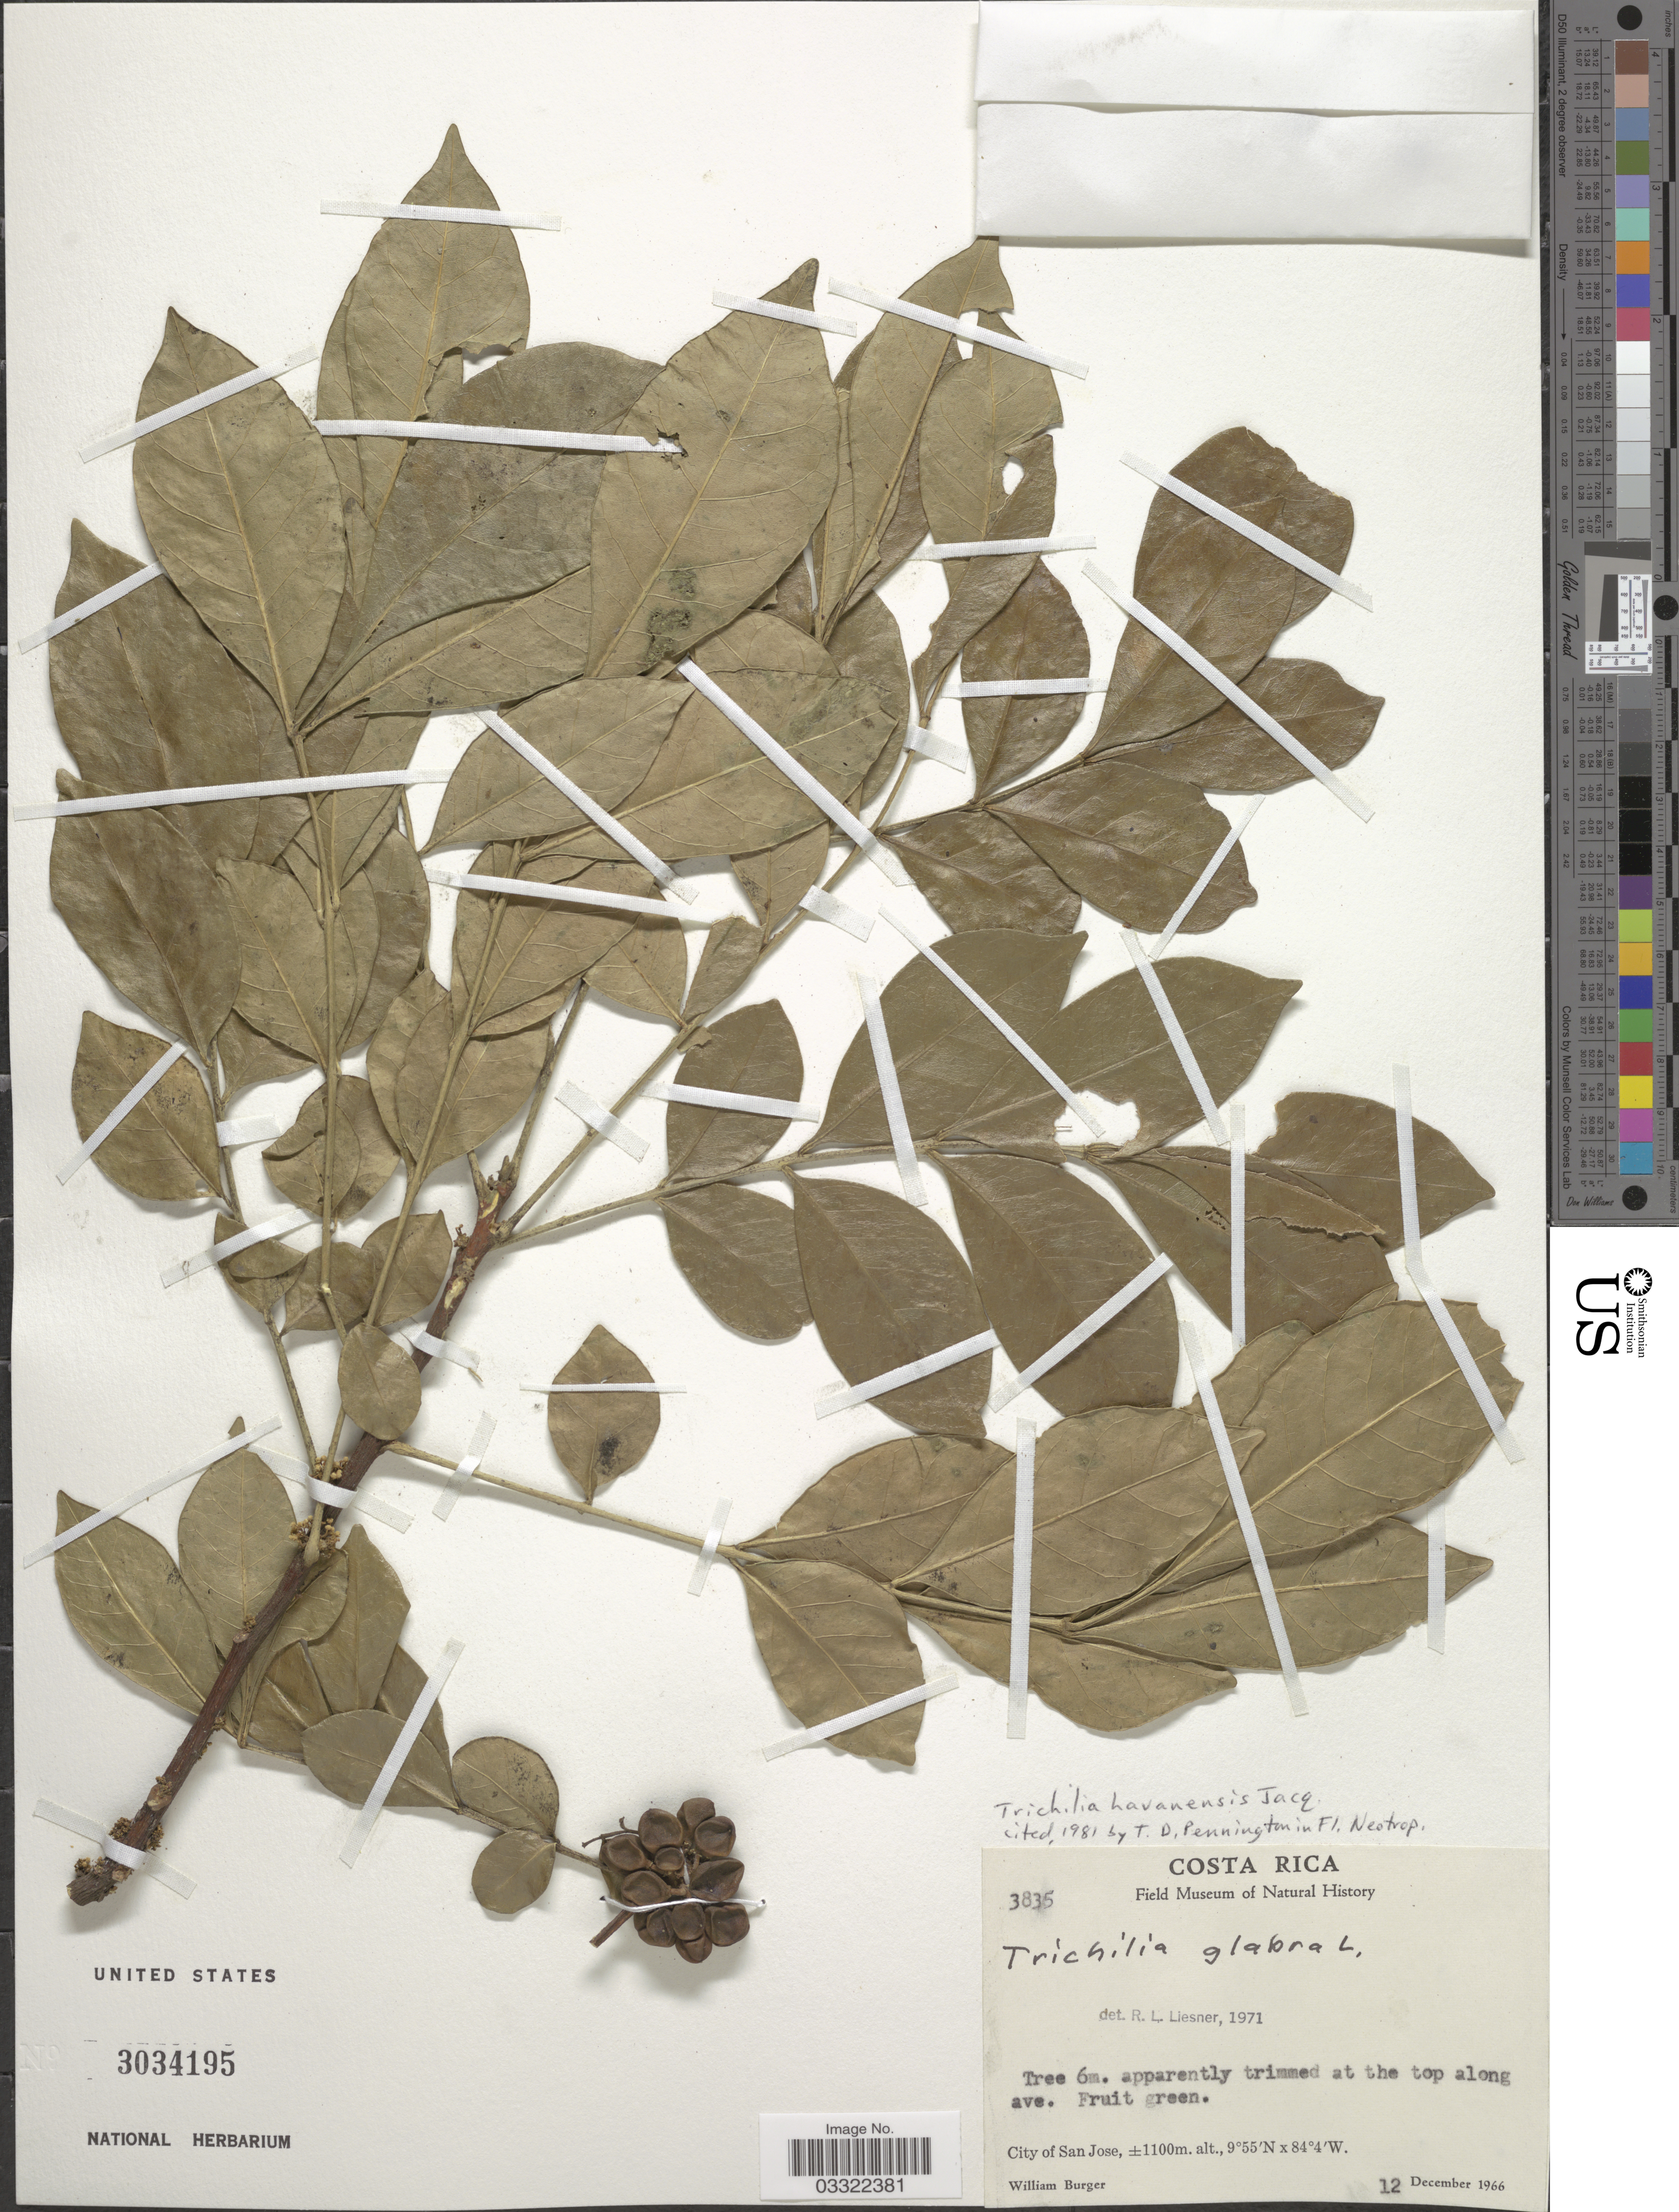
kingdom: Plantae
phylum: Tracheophyta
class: Magnoliopsida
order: Sapindales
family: Meliaceae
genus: Trichilia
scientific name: Trichilia havanensis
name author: Jacq.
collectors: W. Buger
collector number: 3835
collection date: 1966-12-12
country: Costa Rica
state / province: San José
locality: City of San Jose.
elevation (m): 1100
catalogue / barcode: US 3034195